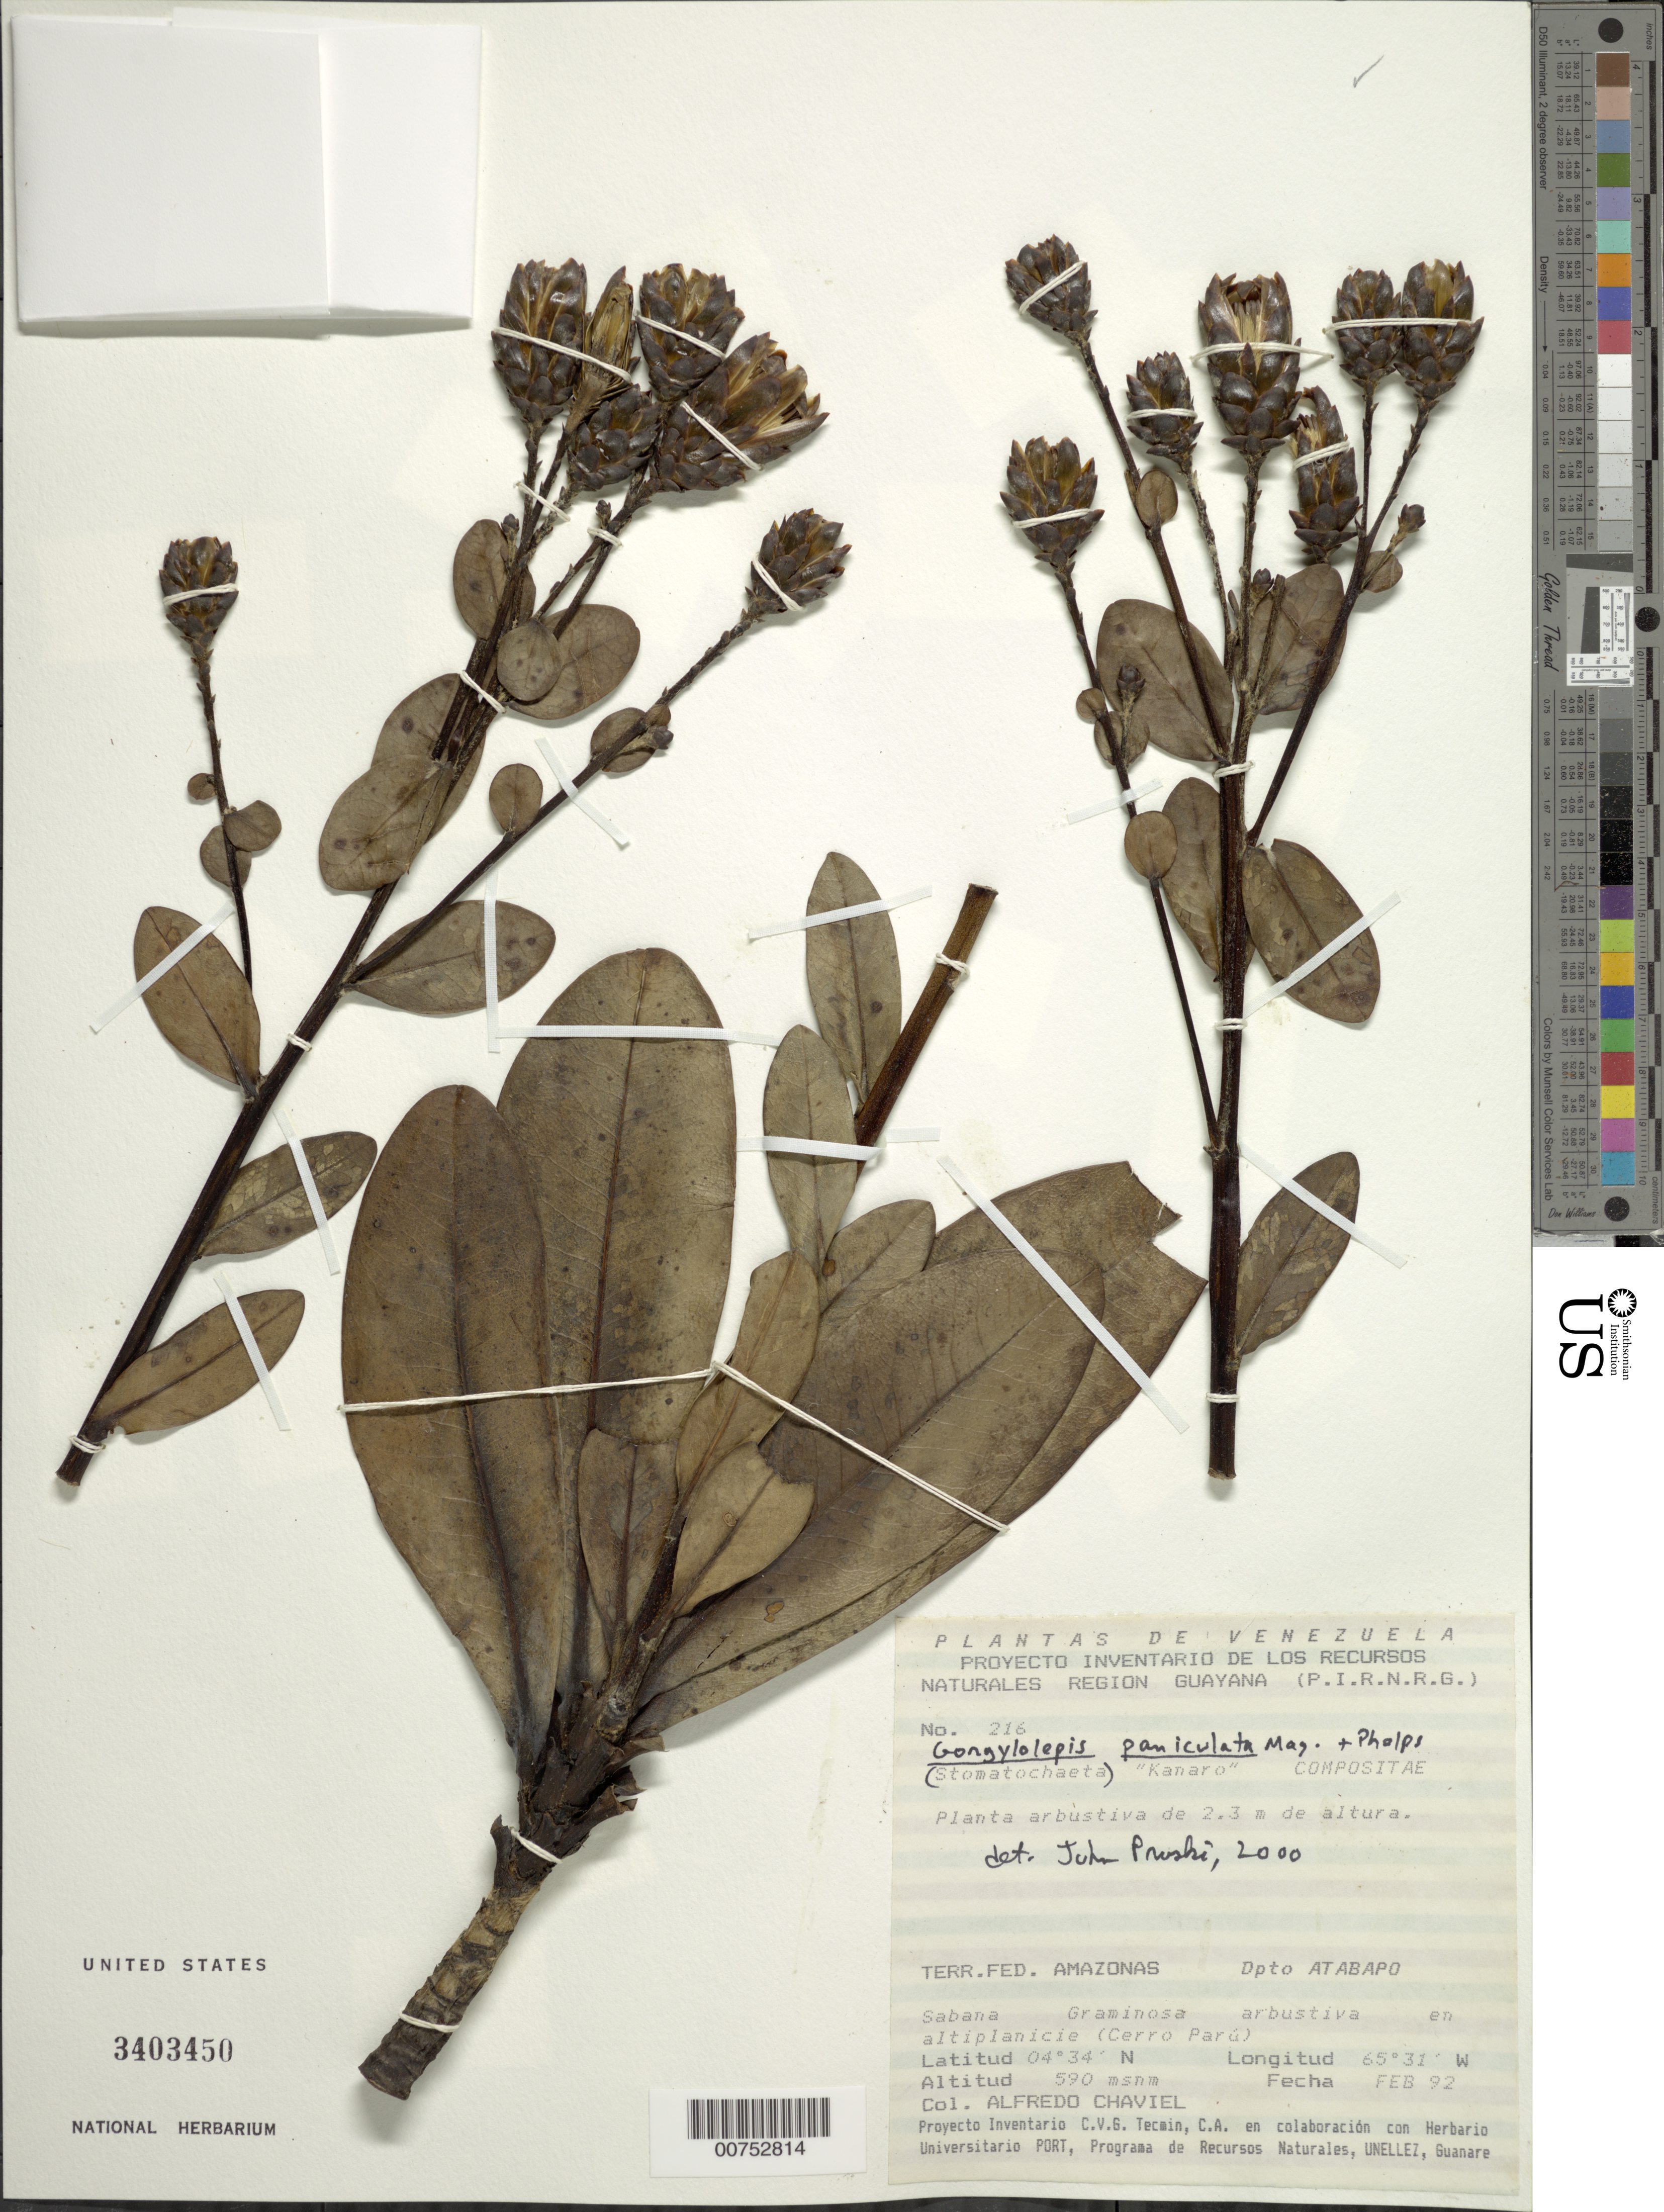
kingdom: Plantae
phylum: Tracheophyta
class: Magnoliopsida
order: Asterales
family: Asteraceae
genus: Gongylolepis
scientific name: Gongylolepis paniculata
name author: Maguire & K.D. Phelps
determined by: Pruski, J. F.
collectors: A. Chaviel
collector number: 216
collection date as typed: Feb-92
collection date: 1992-02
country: Venezuela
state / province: Amazonas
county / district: Atabapo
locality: Cerro Parú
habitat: Sabana graminosa arbustiva en altiplanicie.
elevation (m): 590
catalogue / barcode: US 3403450